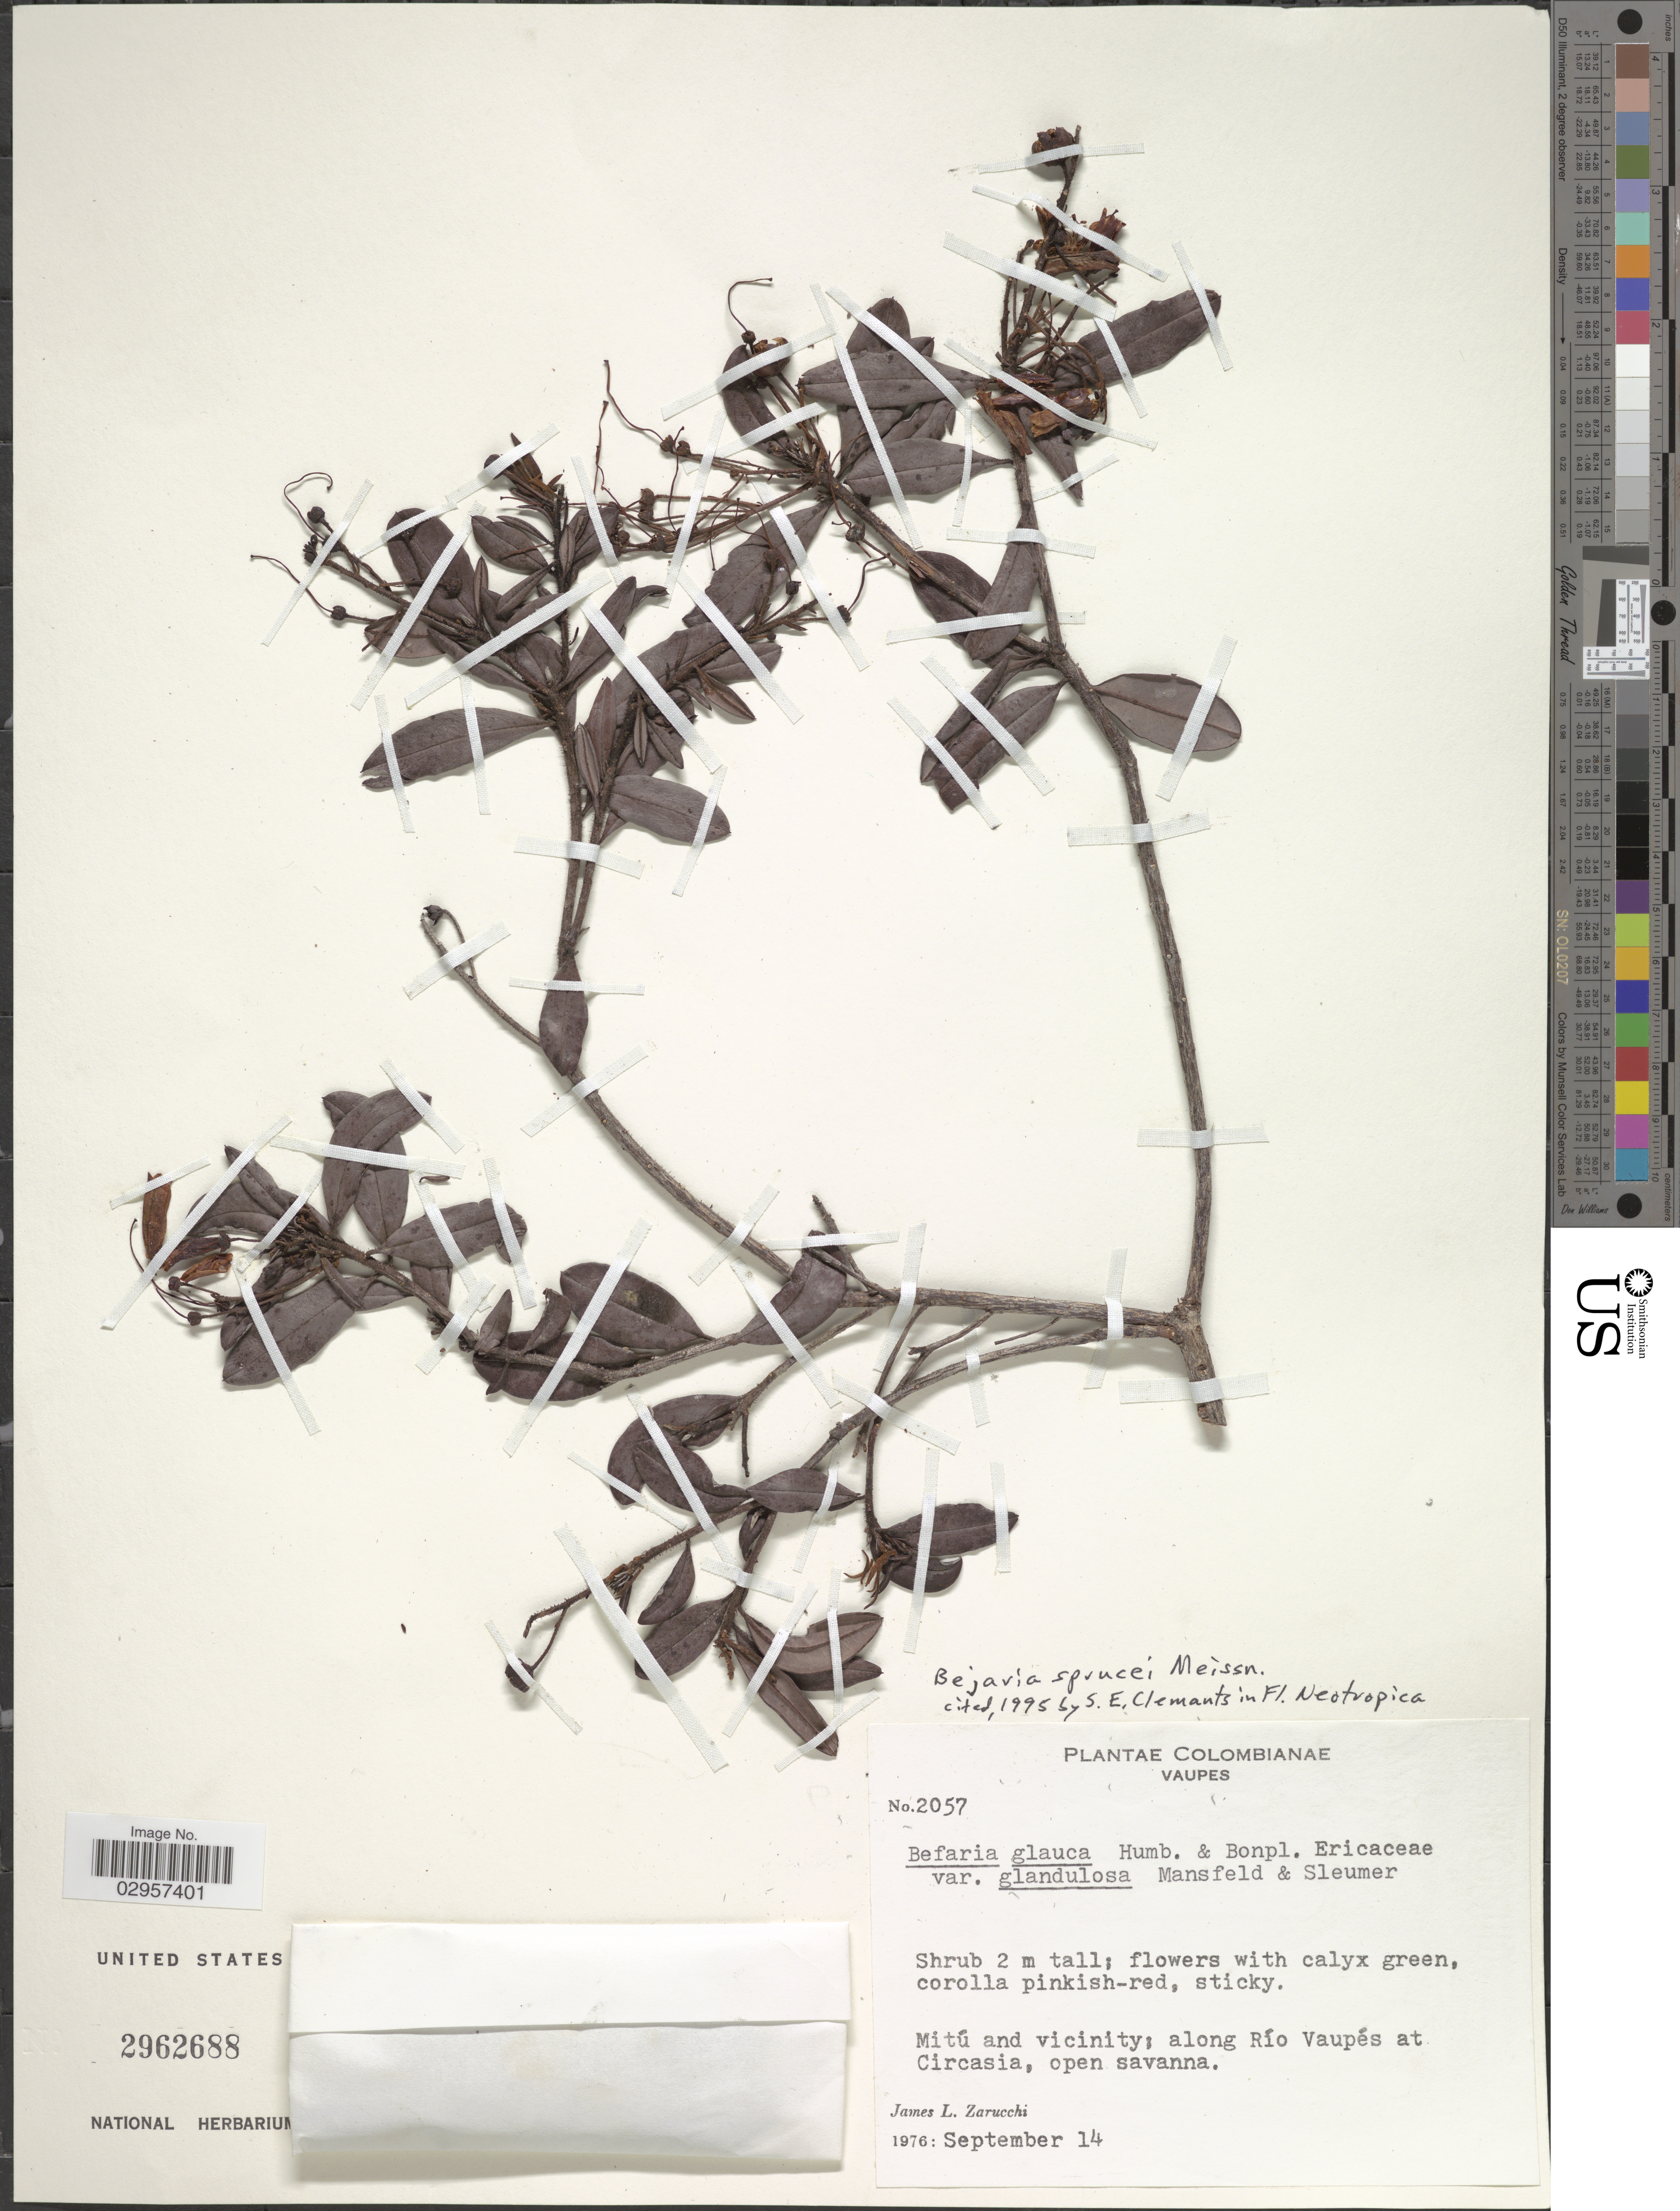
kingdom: Plantae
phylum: Tracheophyta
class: Magnoliopsida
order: Ericales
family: Ericaceae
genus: Befaria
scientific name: Befaria sprucei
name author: Meisn.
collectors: J. L. Zarucchi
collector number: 2057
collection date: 1976-09-14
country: Colombia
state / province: Vaupés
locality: Mitú and vicinity; along Río Vaupés at Circasia, open savanna.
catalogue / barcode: US 2962688